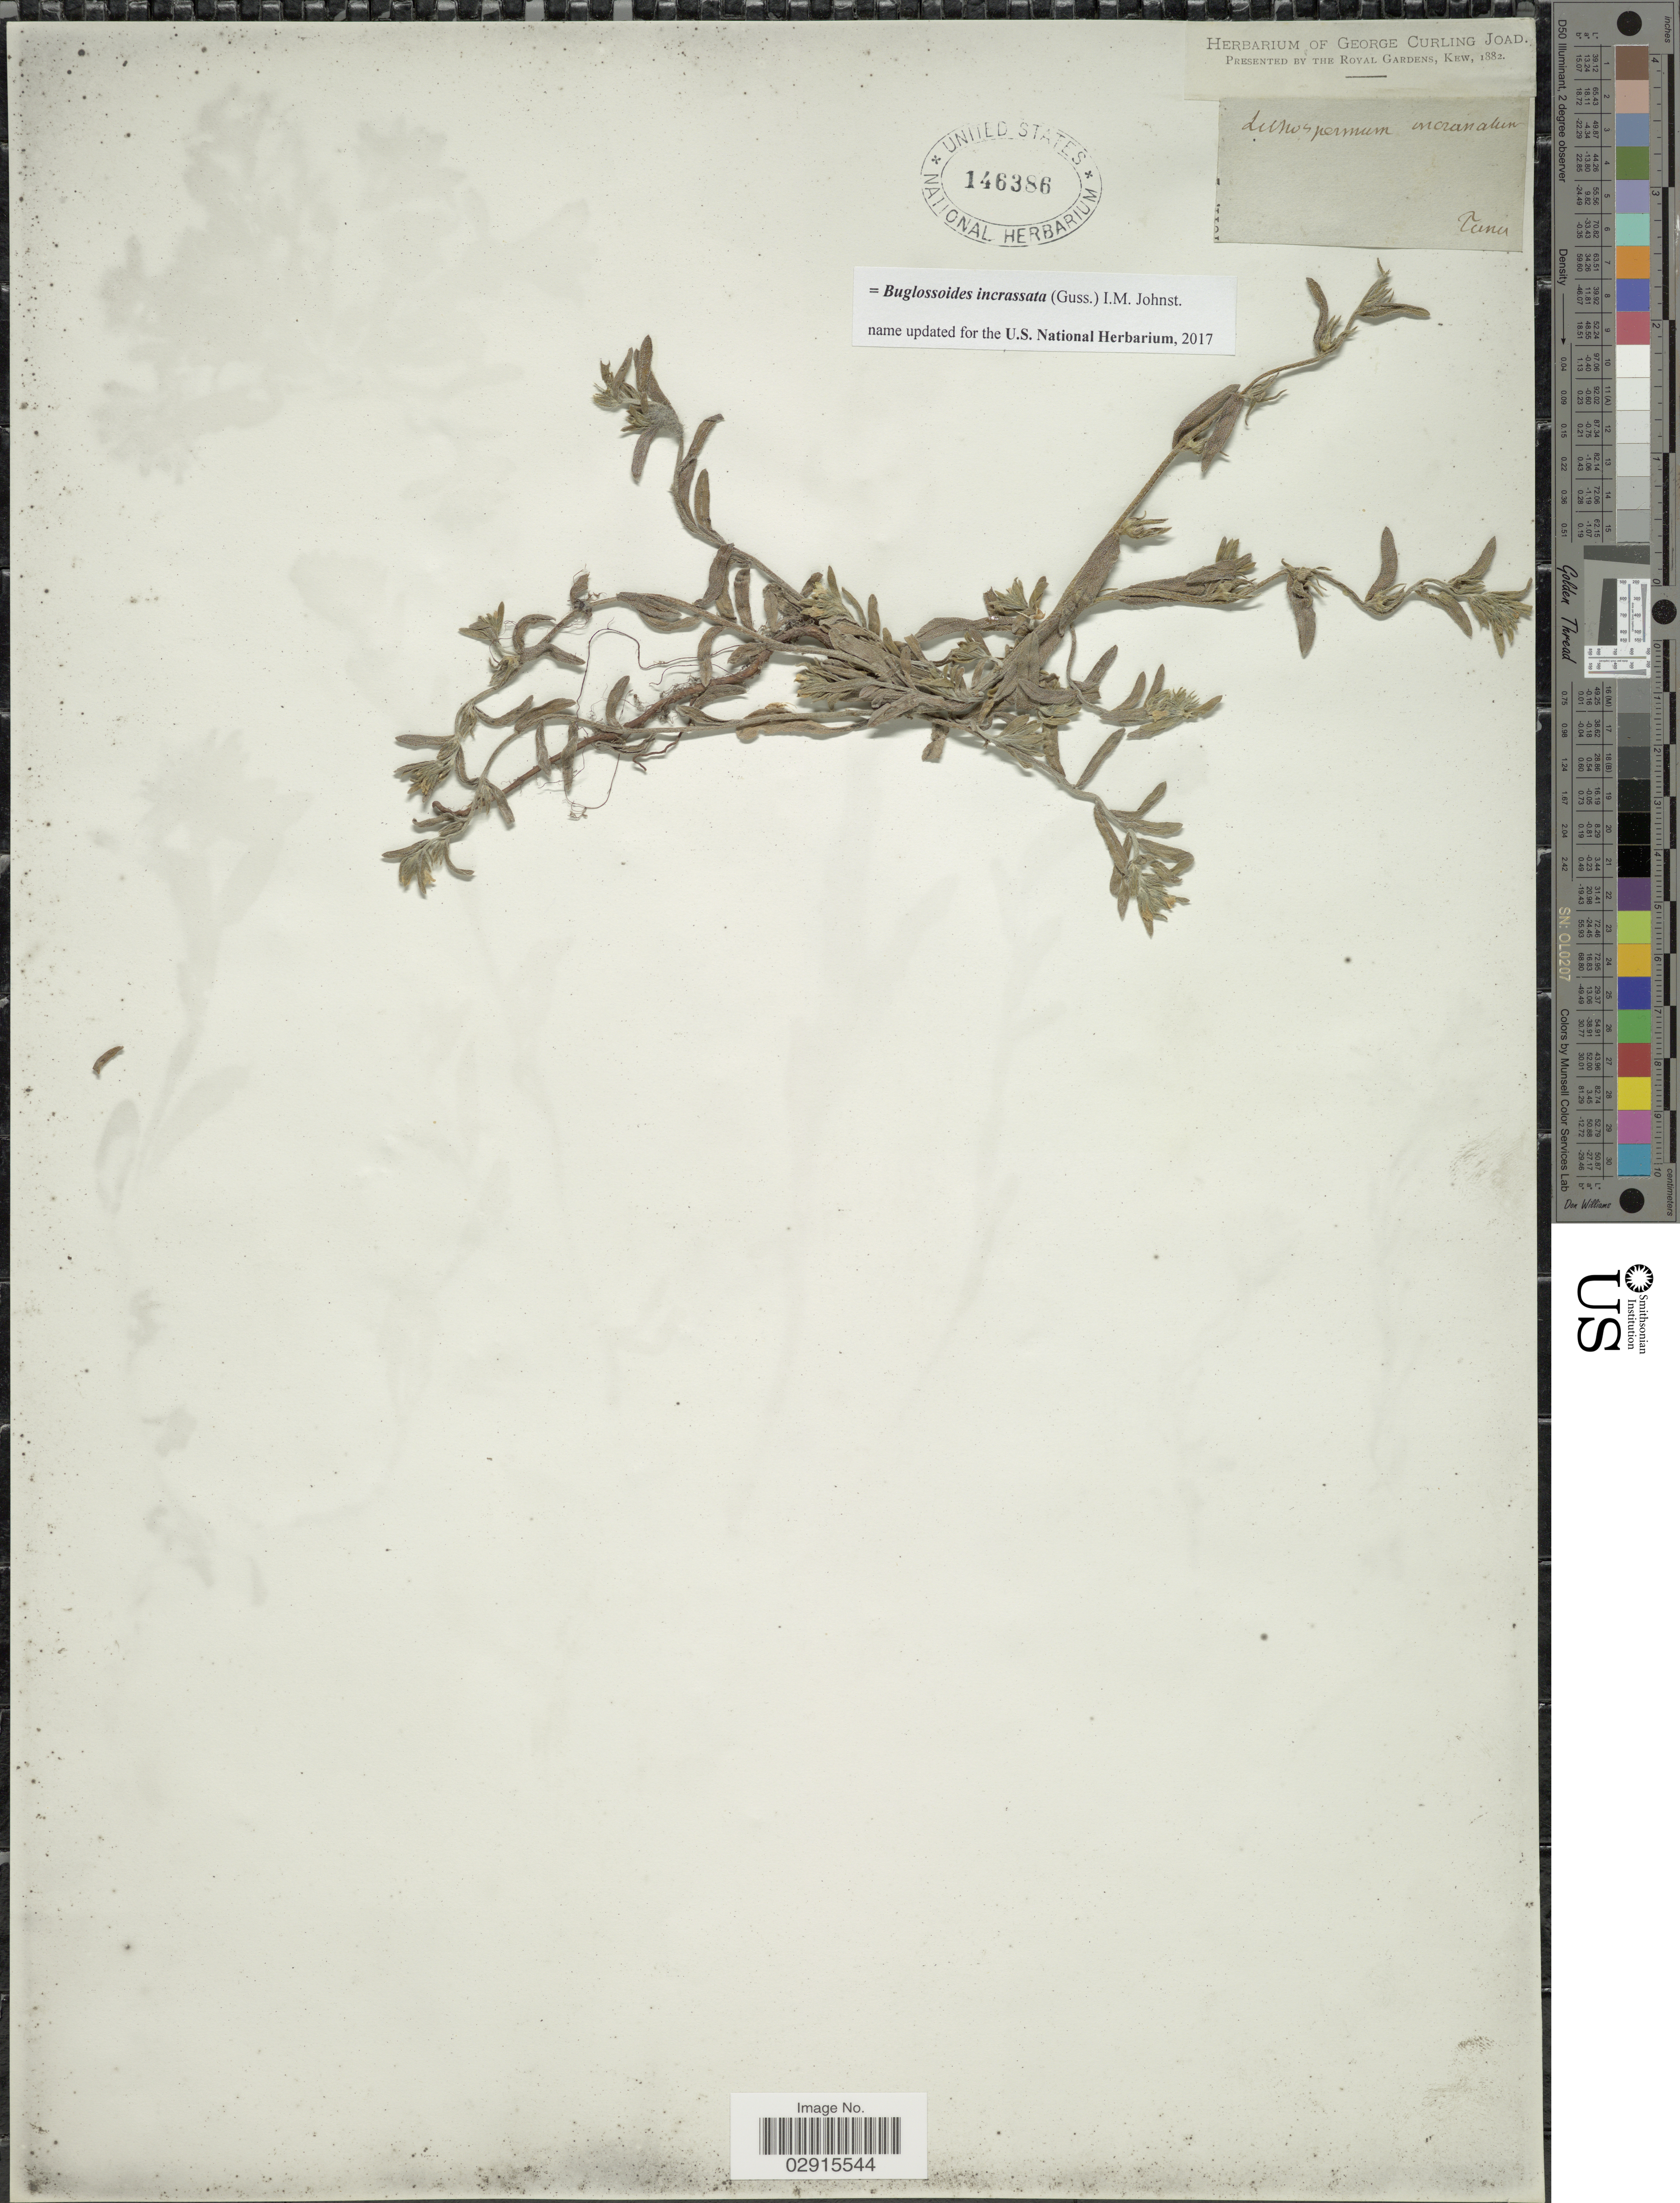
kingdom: Plantae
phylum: Tracheophyta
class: Magnoliopsida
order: Boraginales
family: Boraginaceae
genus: Buglossoides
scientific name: Buglossoides incrassata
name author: (Gussone) I.M. Johnst.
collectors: ex herb. George Curling Joad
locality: Tana.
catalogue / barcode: US 146386